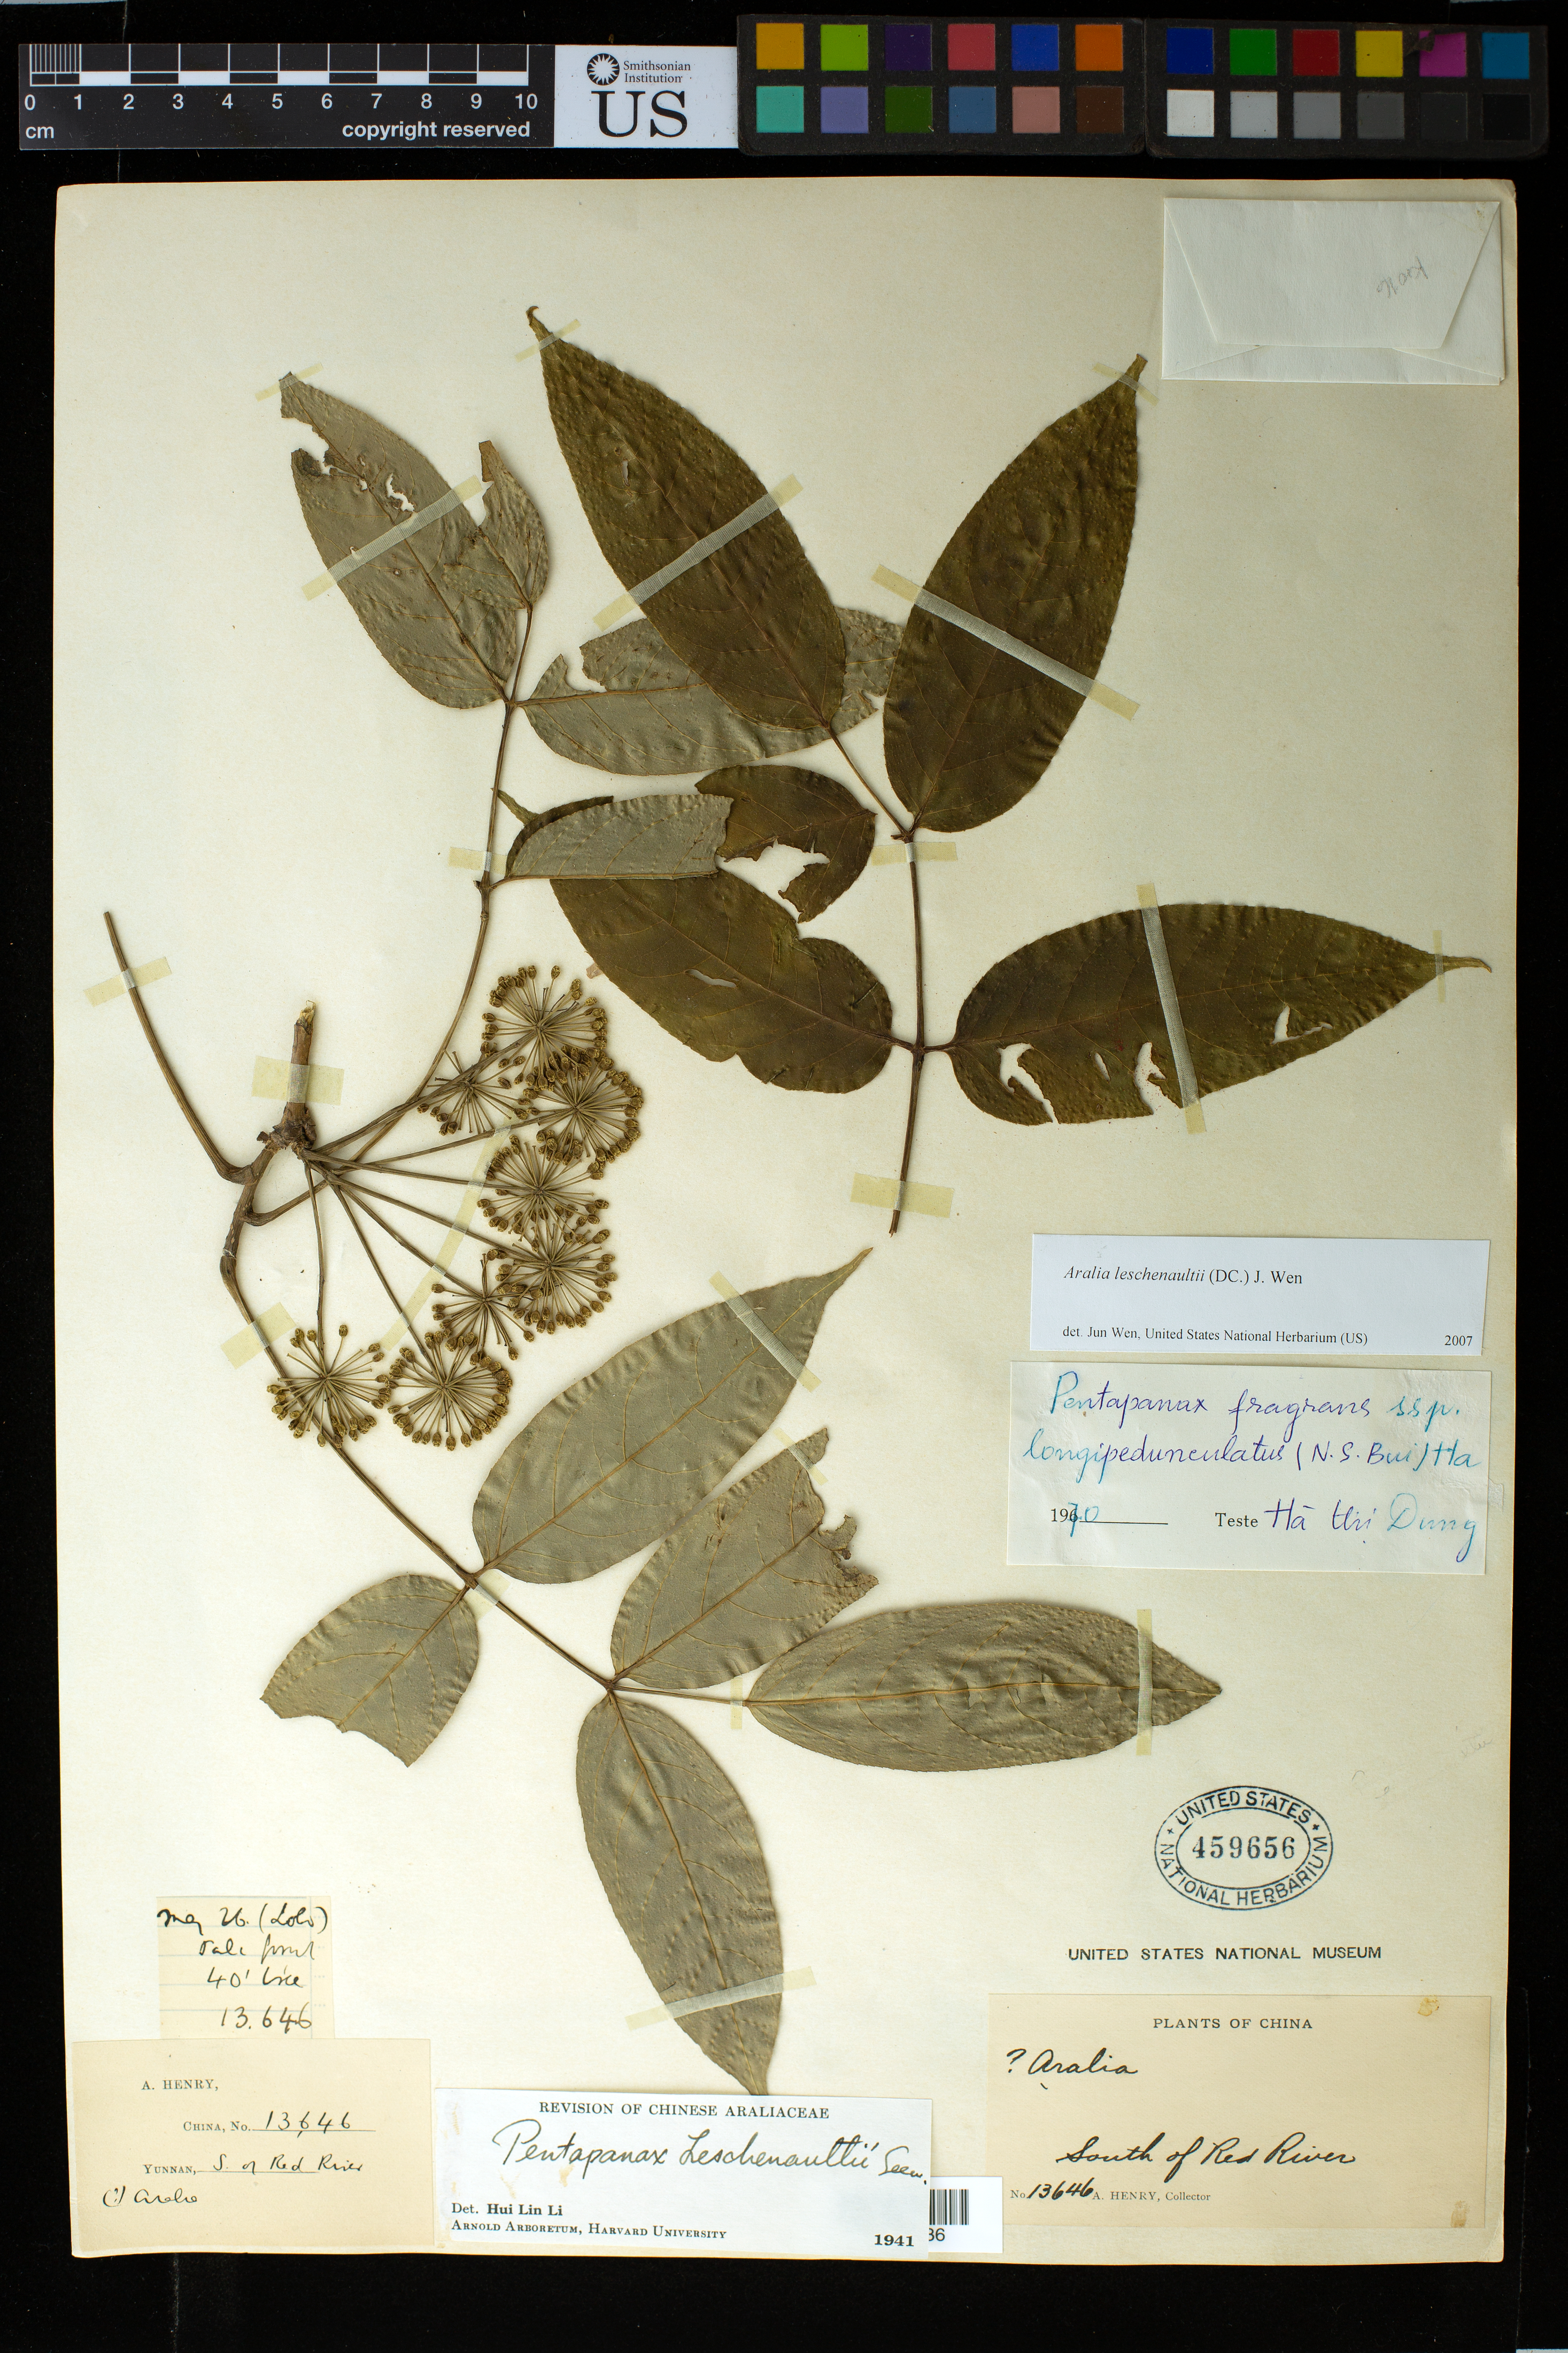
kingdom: Plantae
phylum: Tracheophyta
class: Magnoliopsida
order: Apiales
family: Araliaceae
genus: Aralia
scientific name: Aralia leschenaultii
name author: (DC.) J. Wen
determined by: Wen, Jun, (BOT), Smithsonian Institution - National Museum of Natural History (UNITED STATES)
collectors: A. Henry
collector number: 13646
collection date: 1885/1888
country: China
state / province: Yunnan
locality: South of Red River.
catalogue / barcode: US 459656